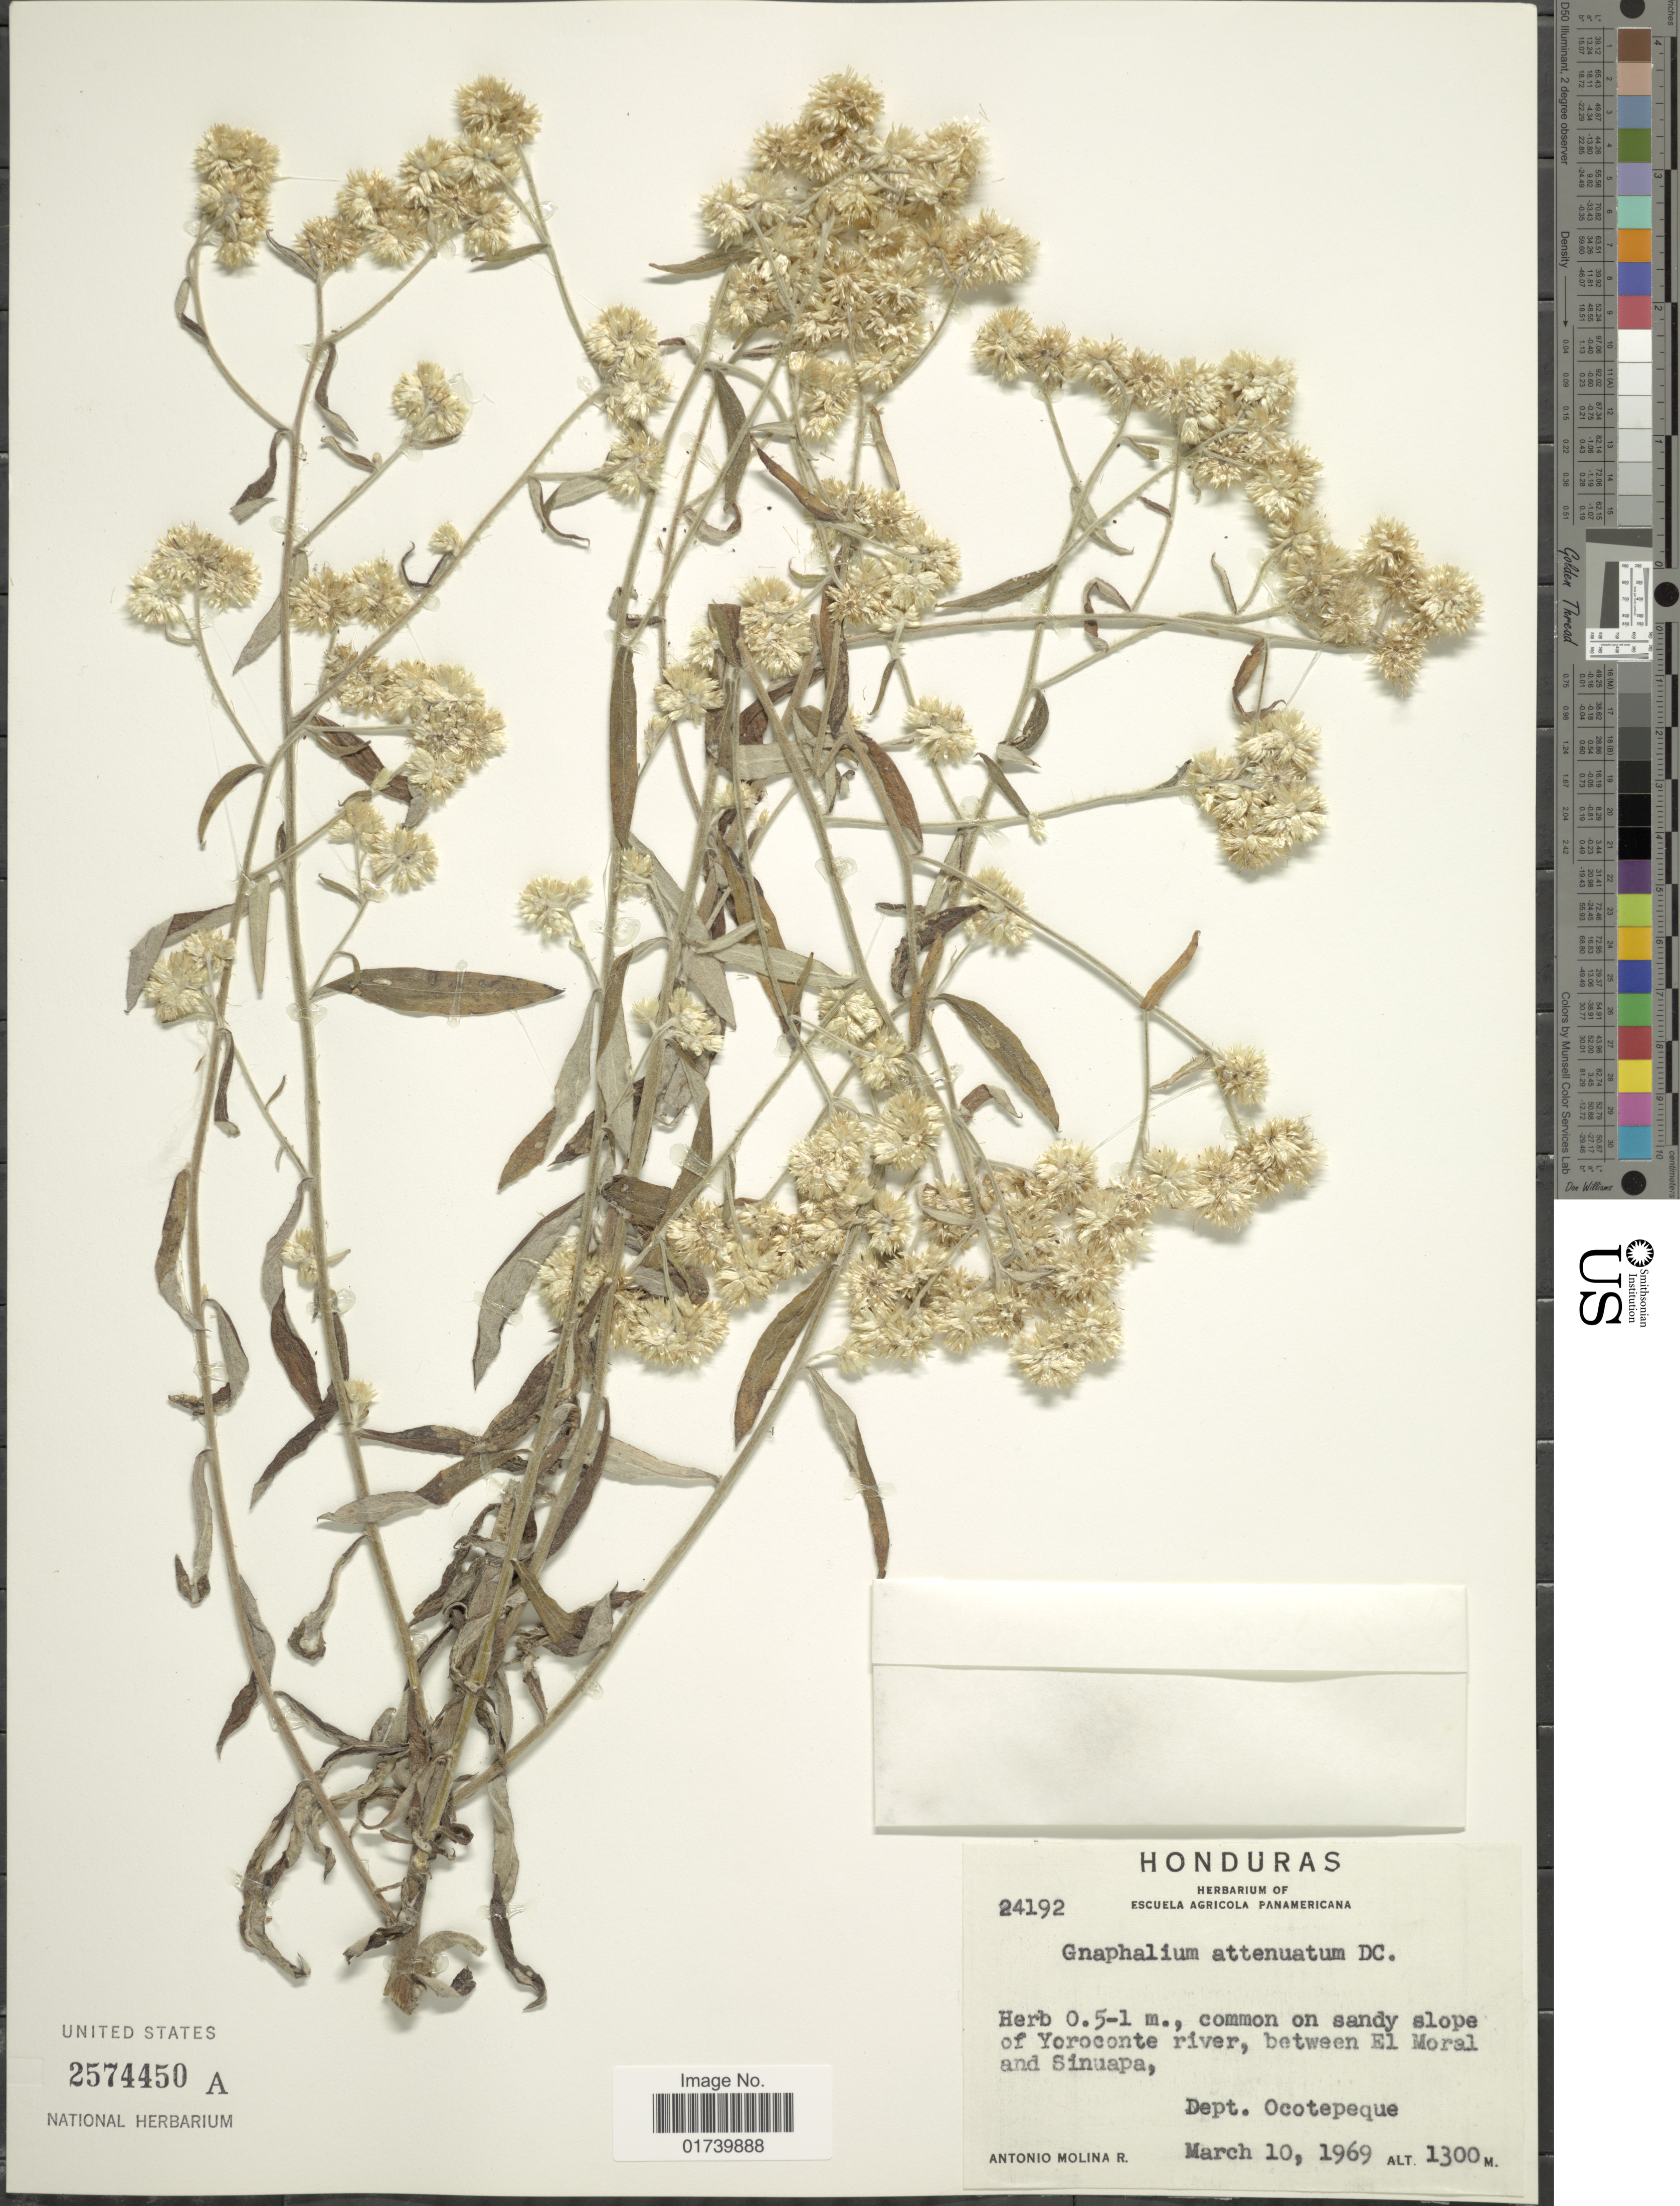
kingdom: Plantae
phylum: Tracheophyta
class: Magnoliopsida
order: Asterales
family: Asteraceae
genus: Pseudognaphalium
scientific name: Pseudognaphalium attenuatum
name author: (DC.) Anderb.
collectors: A. Molina R.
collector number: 24192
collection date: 1969-03-10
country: Honduras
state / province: Ocotepeque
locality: Sandy slope of Yoroconte river, between El Moral and Sinuapa, Dept. Ocotepeque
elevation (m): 1300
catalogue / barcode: US 2574450A